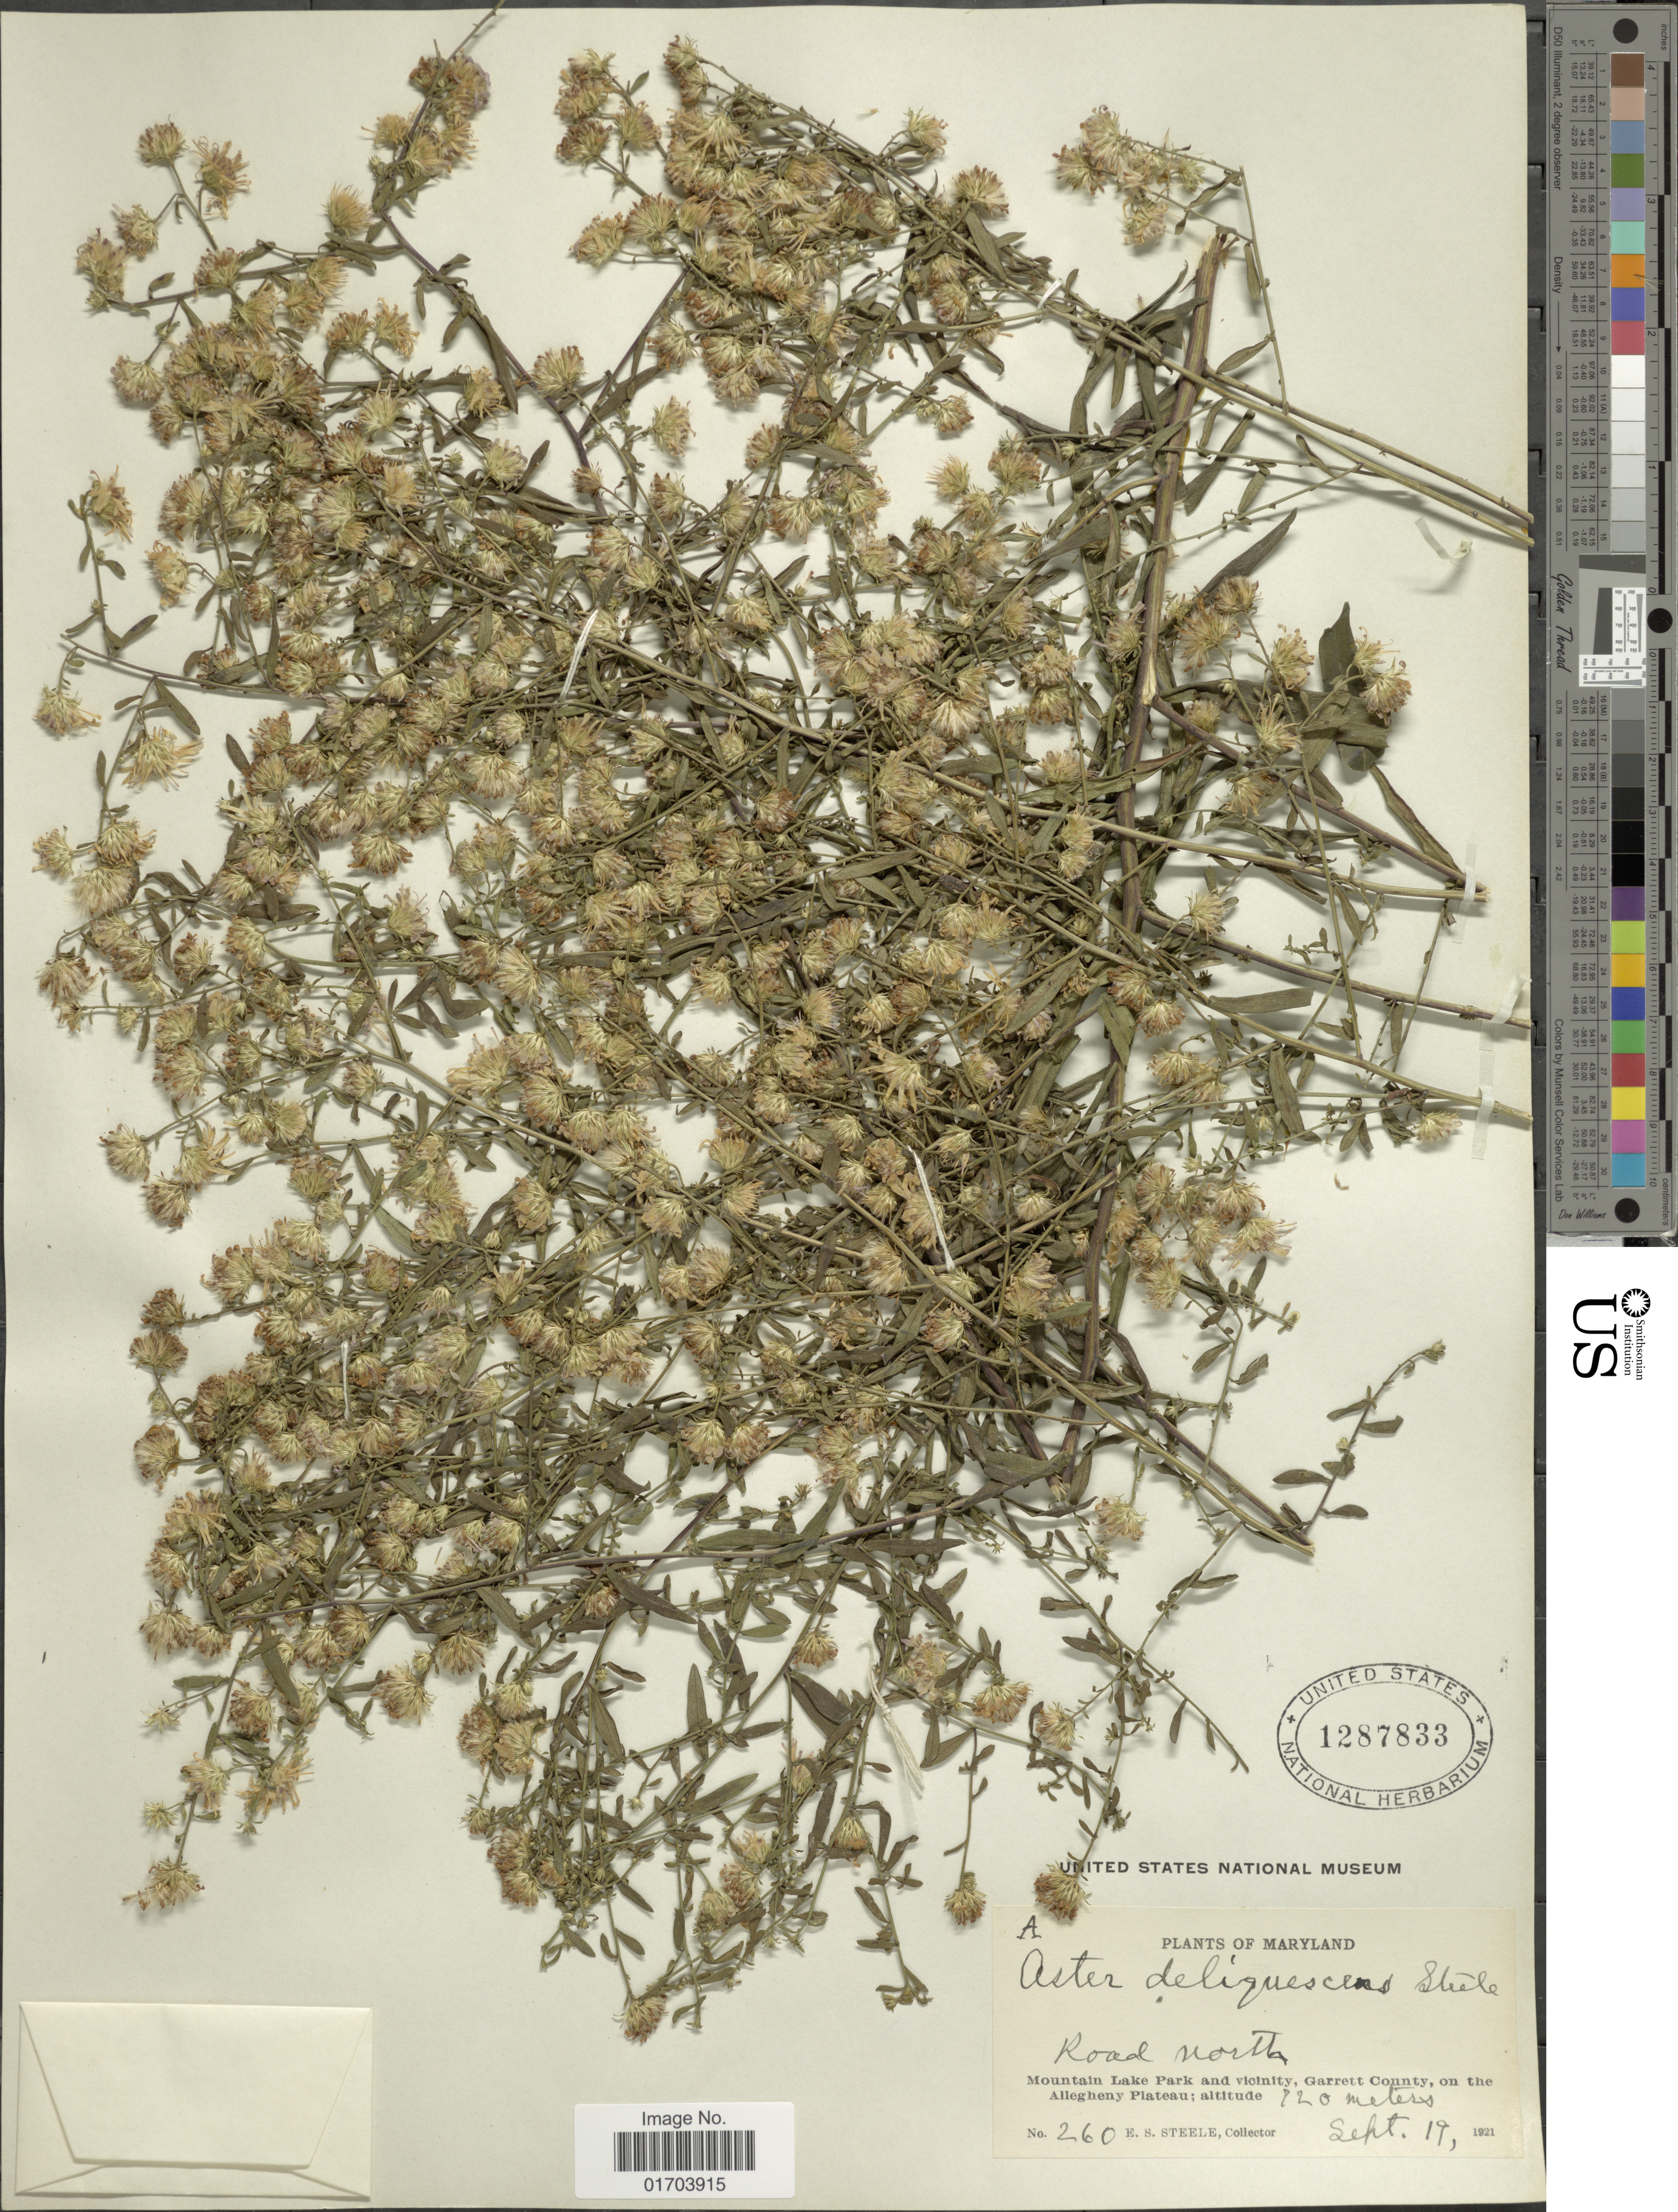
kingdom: Plantae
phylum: Tracheophyta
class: Magnoliopsida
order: Asterales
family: Asteraceae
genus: Aster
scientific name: Aster deliquescens E.S. Steele sp. nov. ined.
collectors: E. Steele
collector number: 260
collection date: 1921-09-19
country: United States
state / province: Maryland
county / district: Garrett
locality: Road north, Mountain Lake Park and vicinity, Garrett County, on the Allegheny Plateau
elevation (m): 720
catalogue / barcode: US 1287833